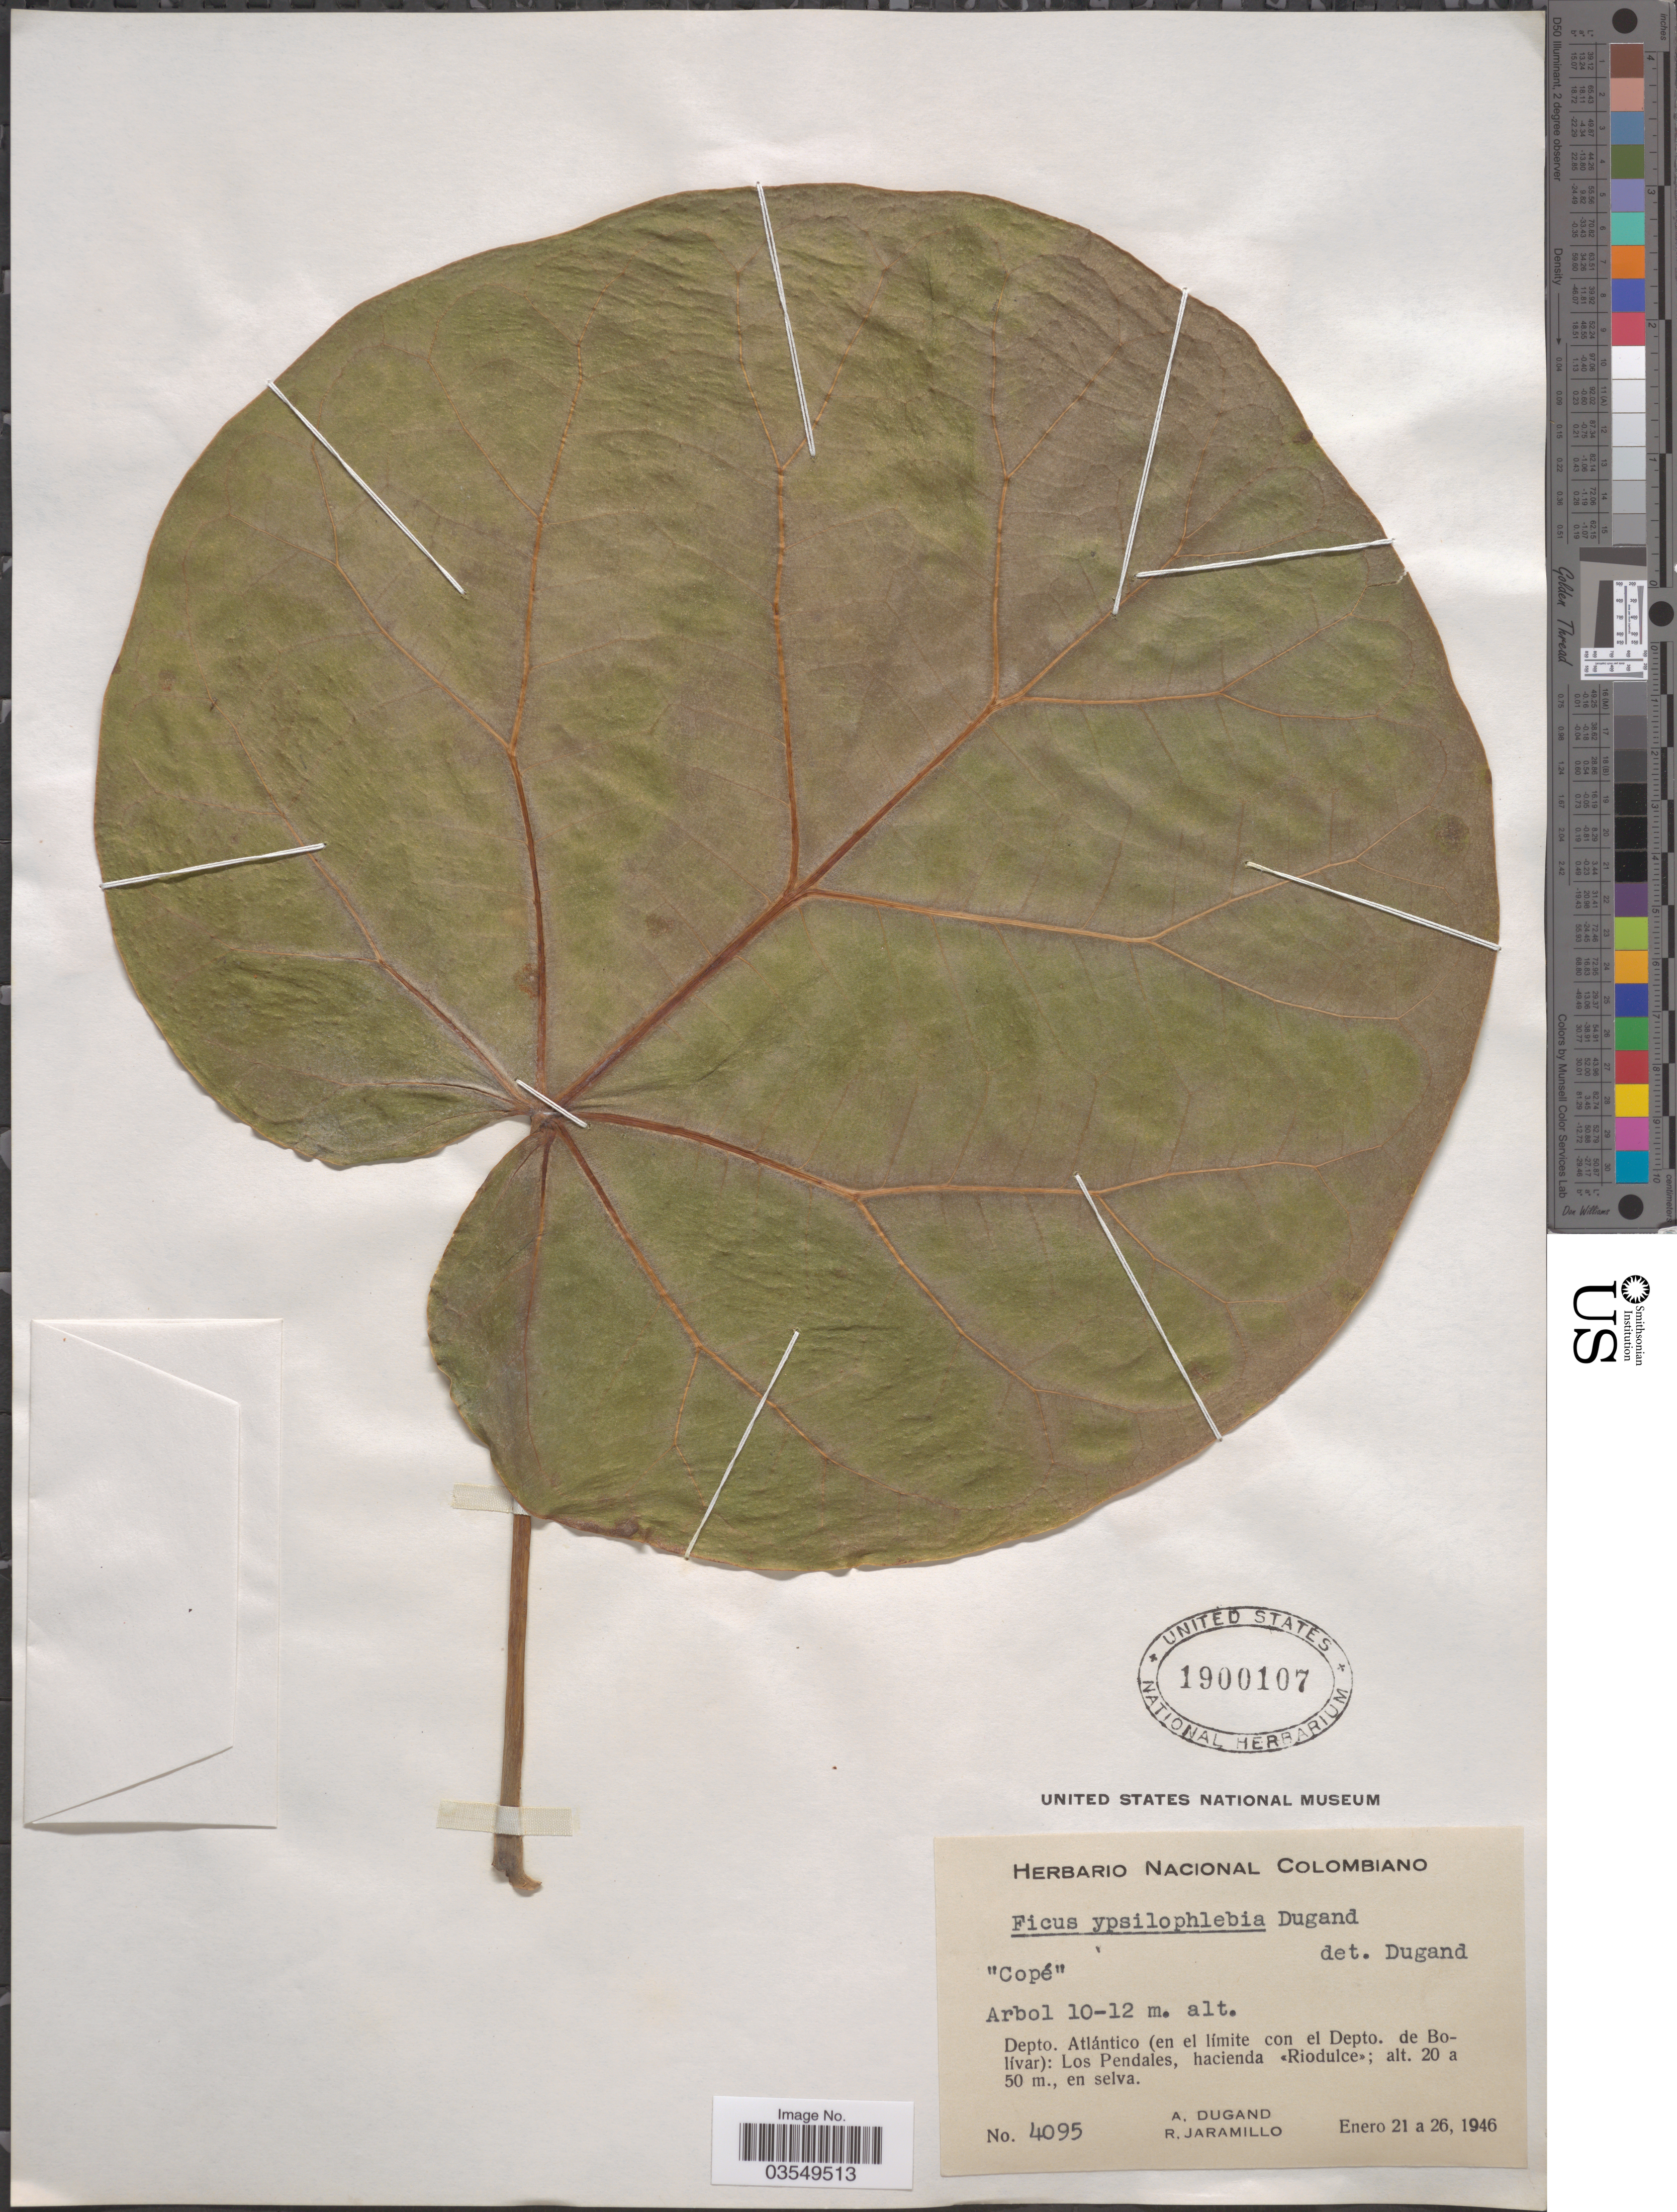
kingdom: Plantae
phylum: Tracheophyta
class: Magnoliopsida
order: Rosales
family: Moraceae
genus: Ficus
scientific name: Ficus ypsilophlebia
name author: Dugand G.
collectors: A. Dugand & R. Jaramillo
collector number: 4095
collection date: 1946-01-21/1946-01-26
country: Colombia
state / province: Atlántico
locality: Depto. Atlántico (en el límite con el Depto. de Bolívar): Los Pendales, hacienda <<Riodulce>>.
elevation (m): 20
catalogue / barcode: US 1900107